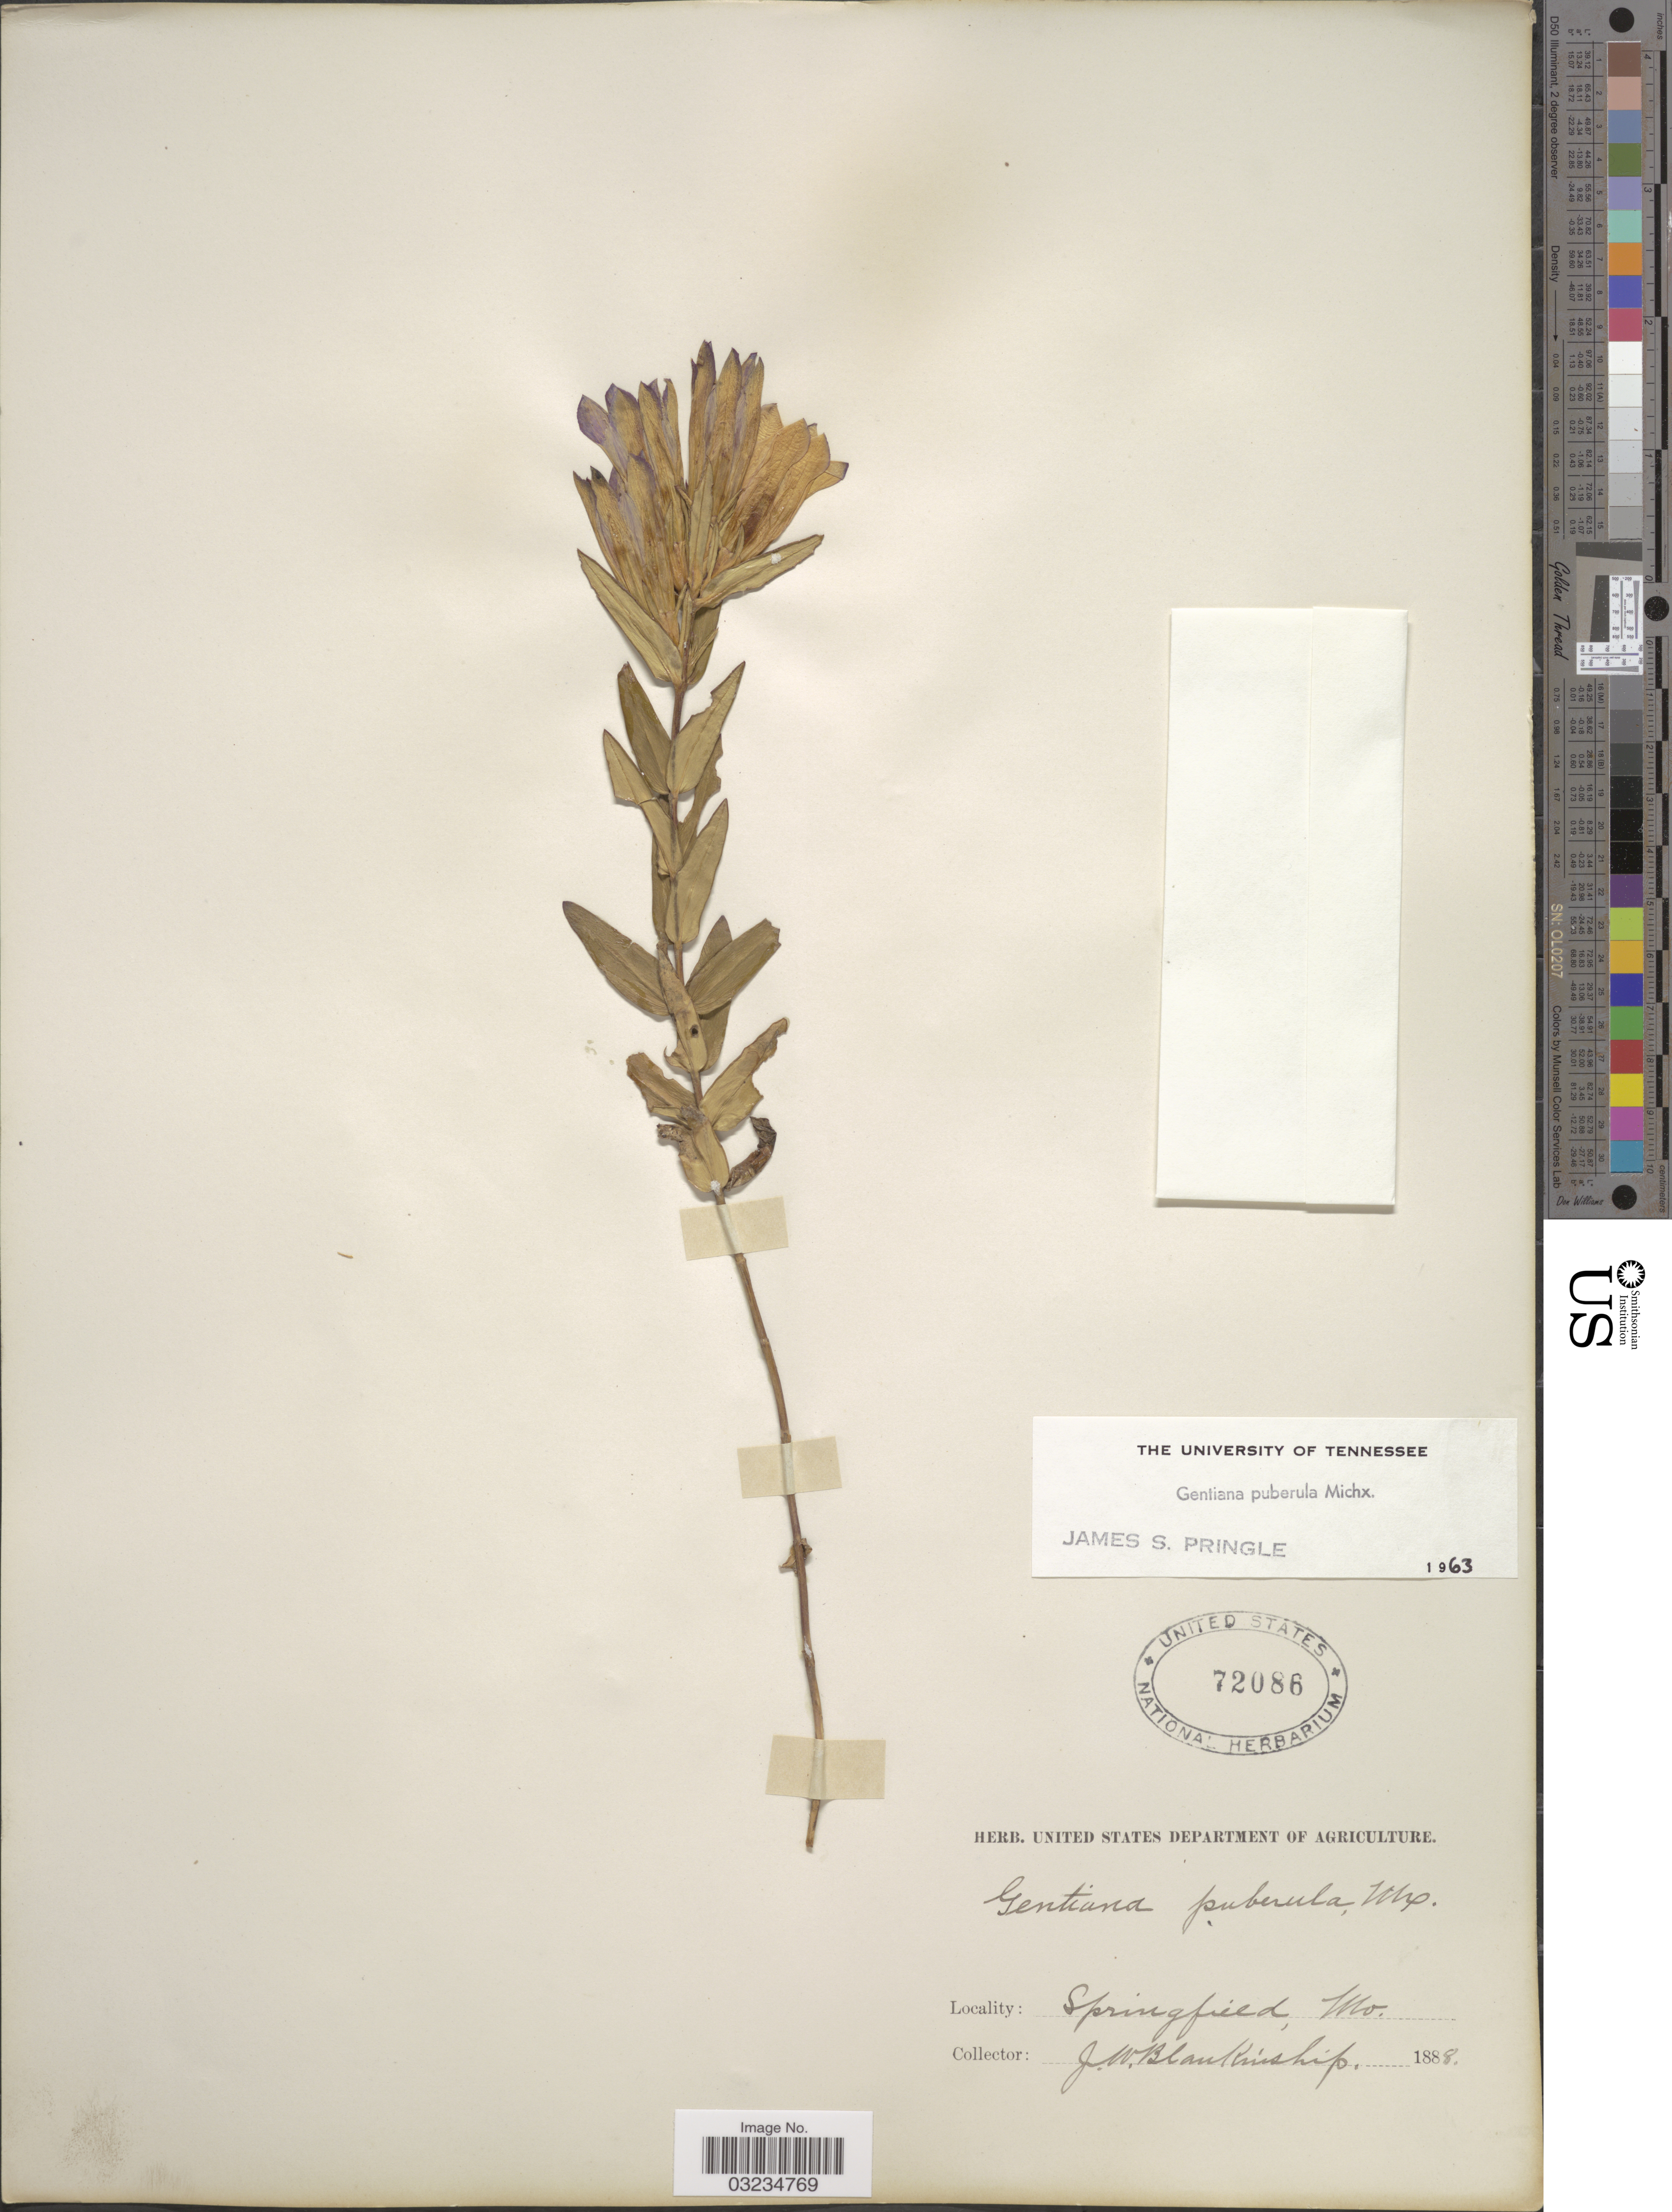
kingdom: Plantae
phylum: Tracheophyta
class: Magnoliopsida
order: Gentianales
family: Gentianaceae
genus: Gentiana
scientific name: Gentiana puberula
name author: Michx.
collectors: J. W. Blankinship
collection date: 1888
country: United States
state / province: Missouri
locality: Springfield.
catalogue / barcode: US 72086